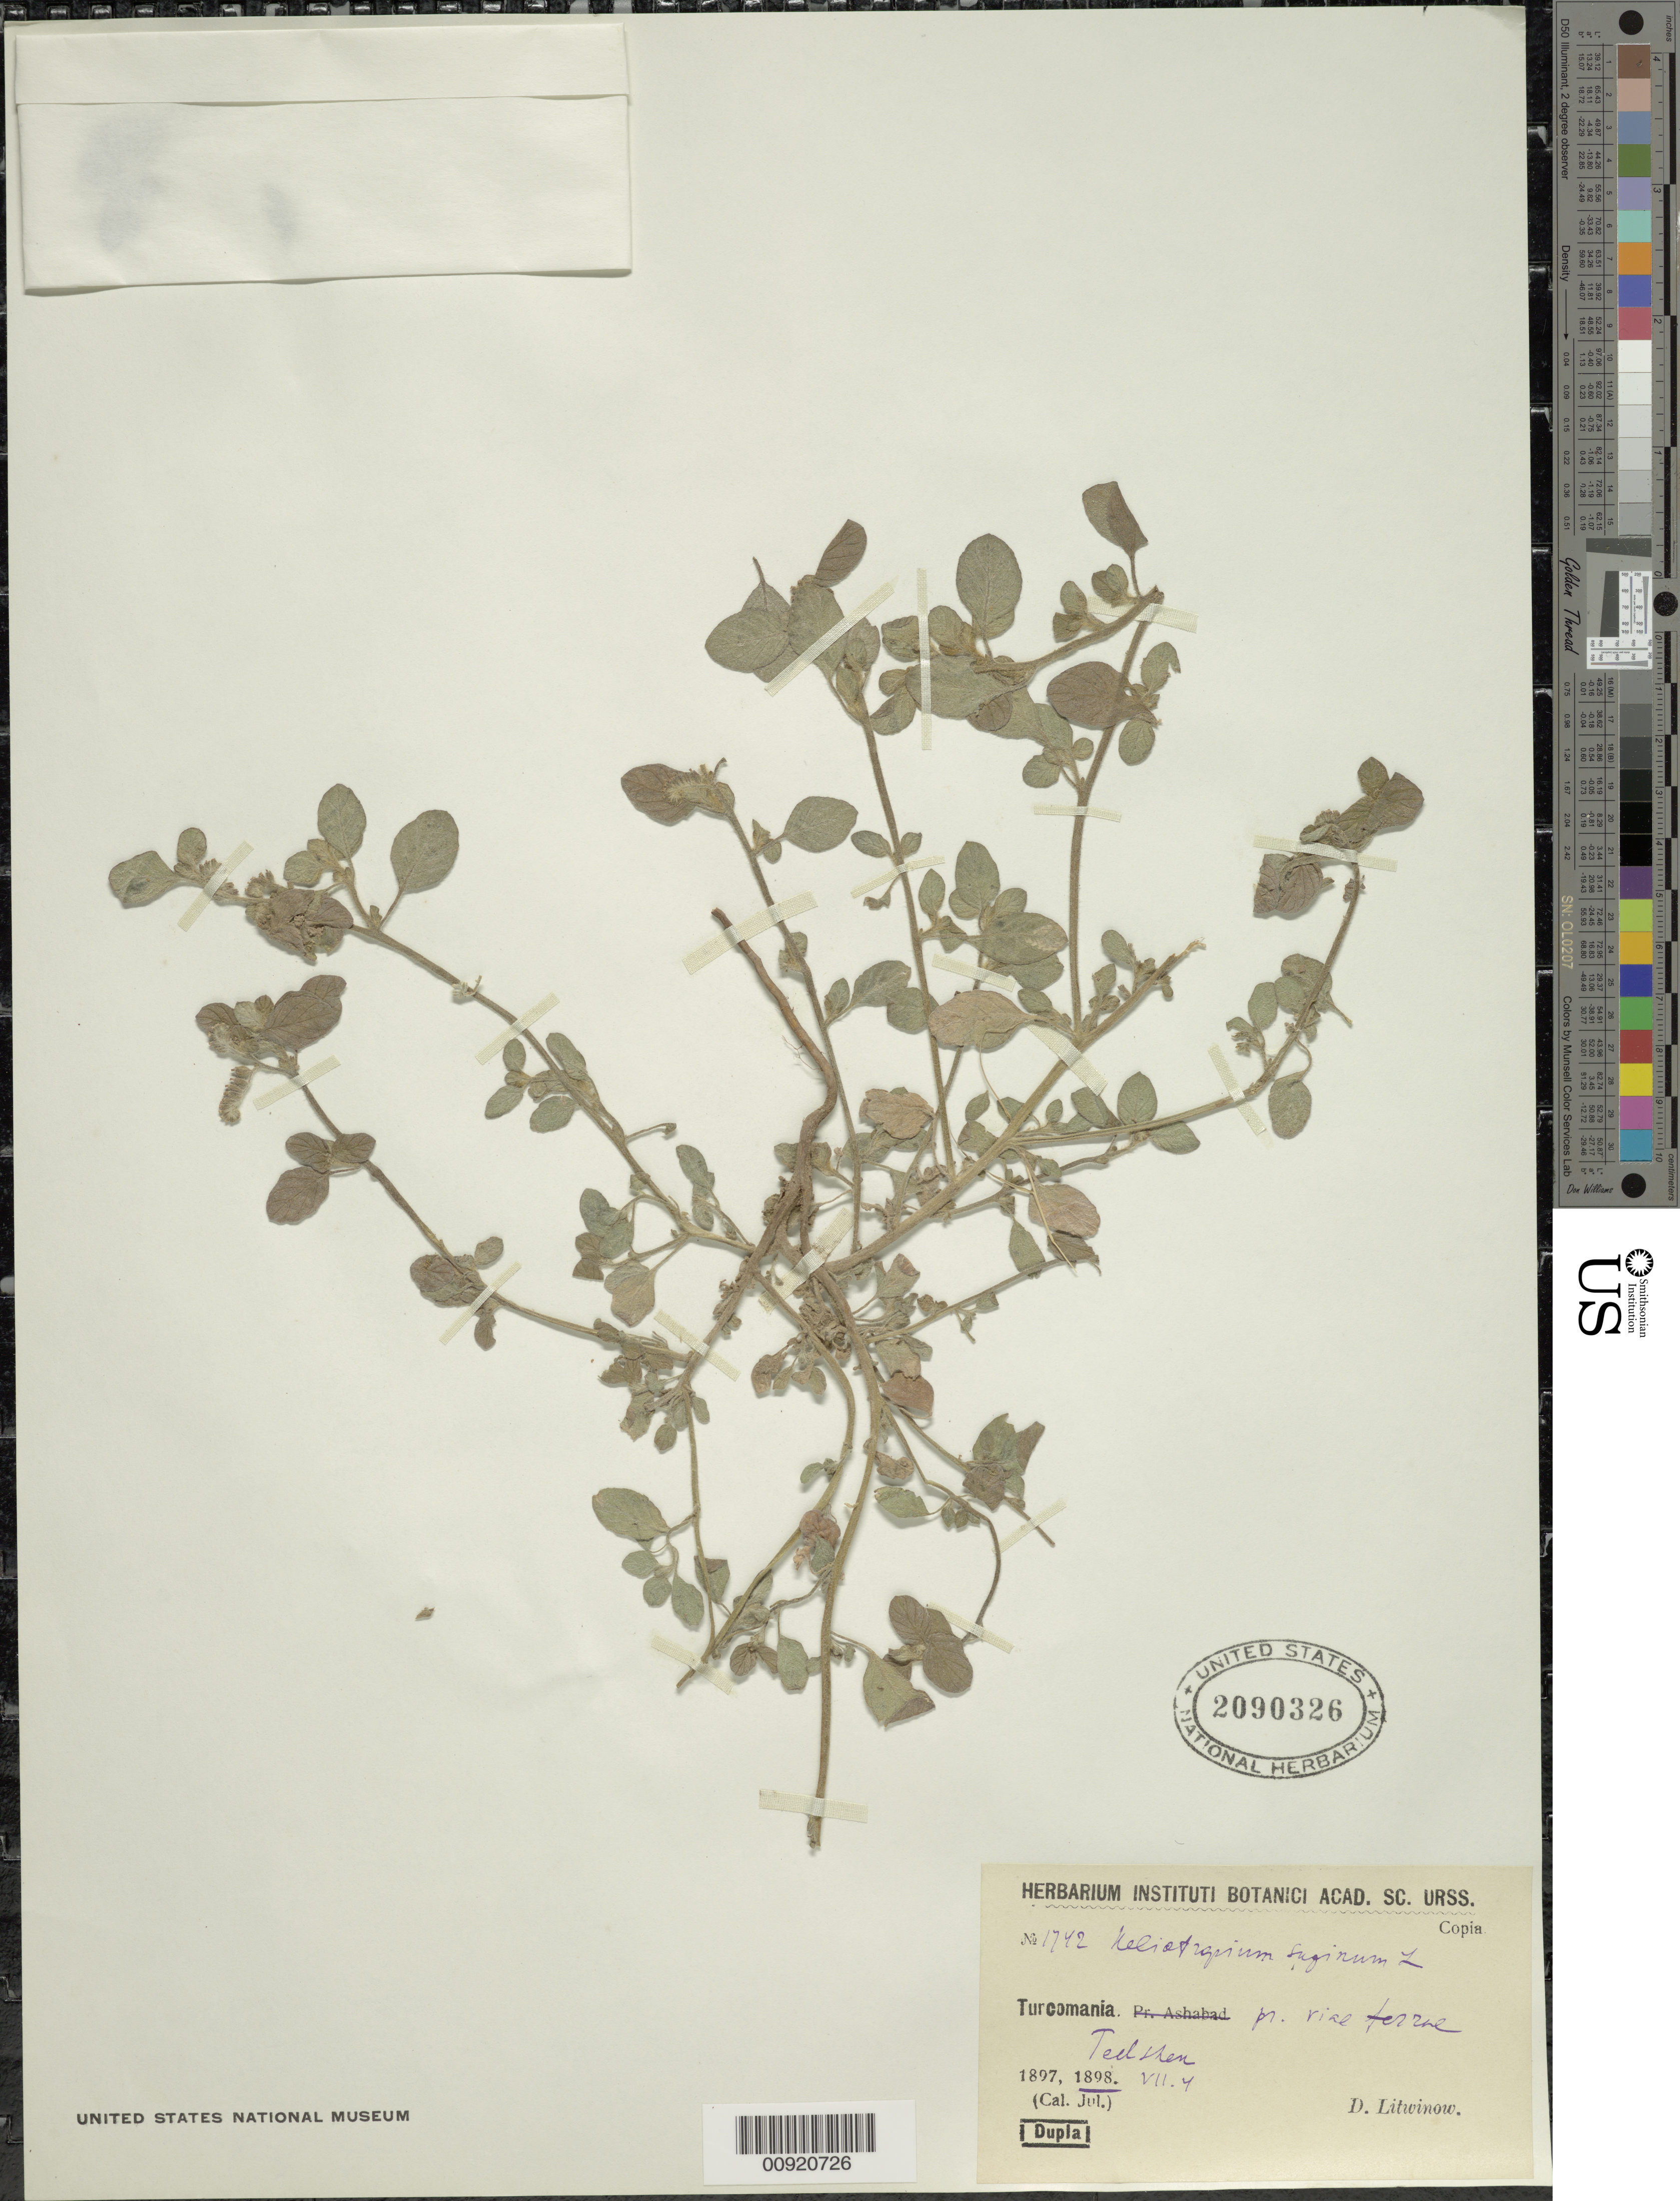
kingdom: Plantae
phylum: Tracheophyta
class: Magnoliopsida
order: Boraginales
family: Heliotropiaceae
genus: Heliotropium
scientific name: Heliotropium supinum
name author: L.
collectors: D. Litwinow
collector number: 1742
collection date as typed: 04 Jul 1898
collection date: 1898-07-04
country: Turkmenistan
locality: Turcomania pr. Riae terrae. Tedshen.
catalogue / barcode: US 2090326